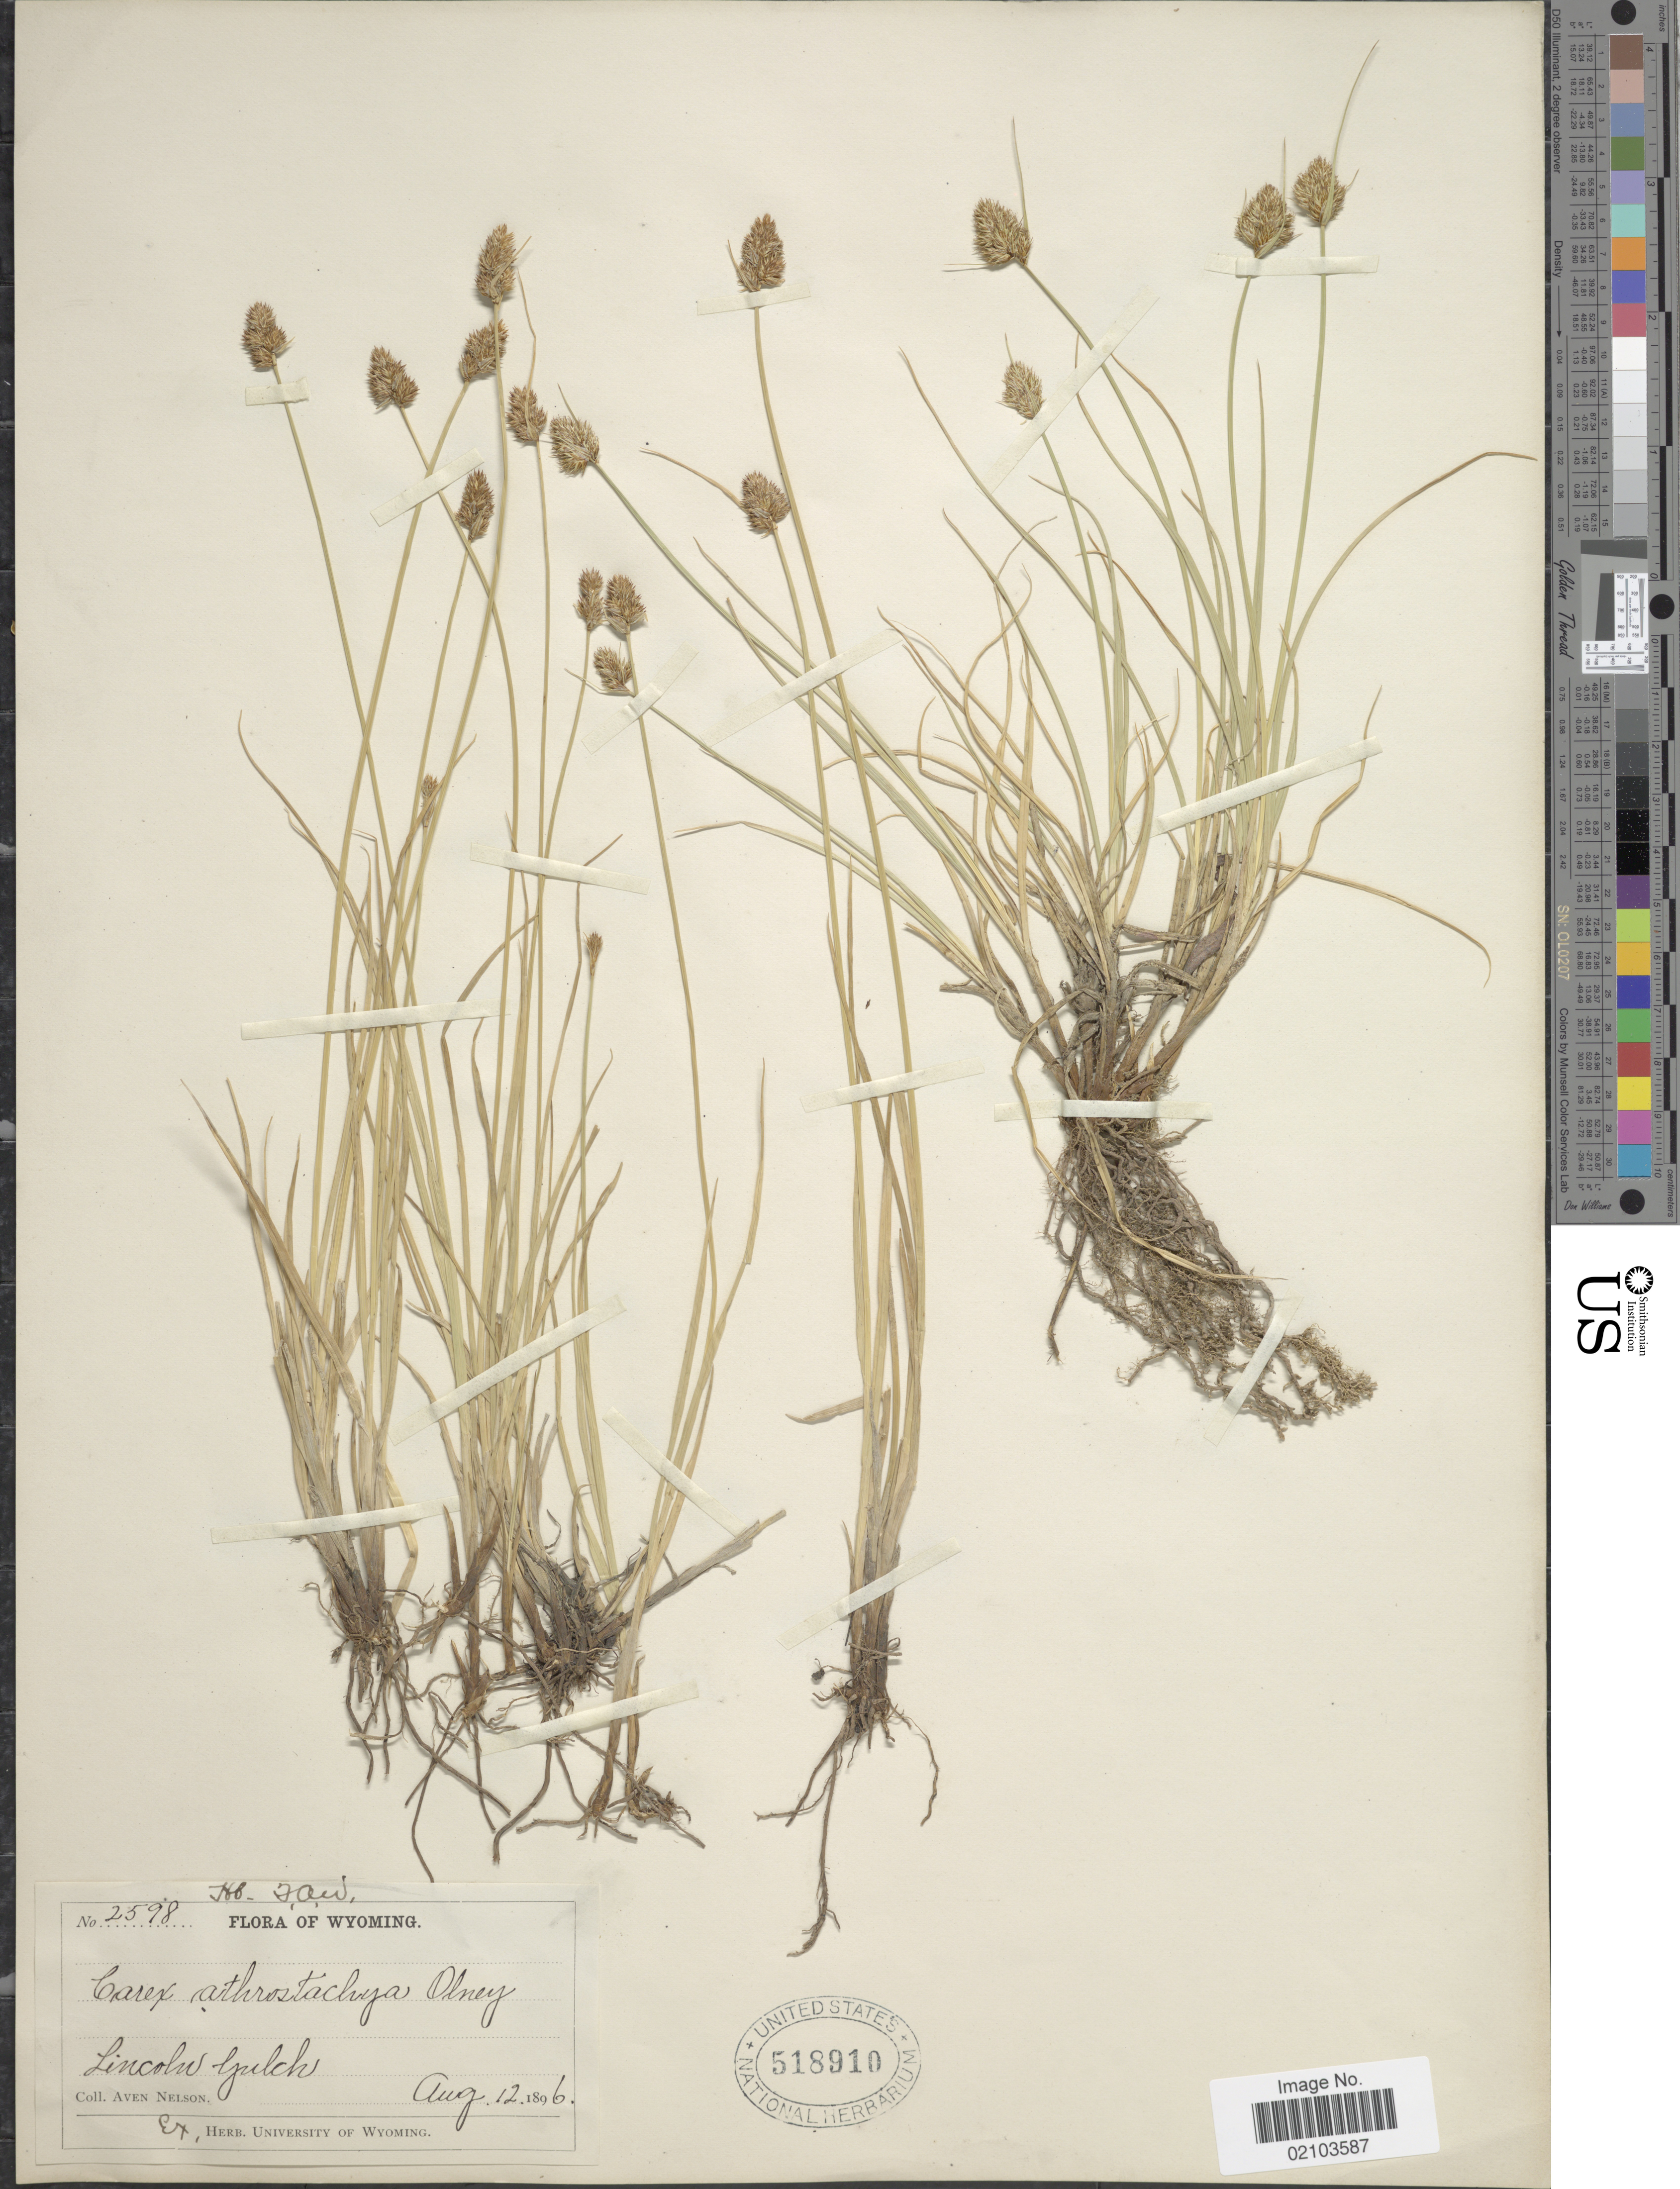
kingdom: Plantae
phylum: Tracheophyta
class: Liliopsida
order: Poales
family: Cyperaceae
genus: Carex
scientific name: Carex athrostachya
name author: Olney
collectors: A. Nelson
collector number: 2598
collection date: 1896-08-12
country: United States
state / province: Wyoming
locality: Lincoln Gulch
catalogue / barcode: US 518910